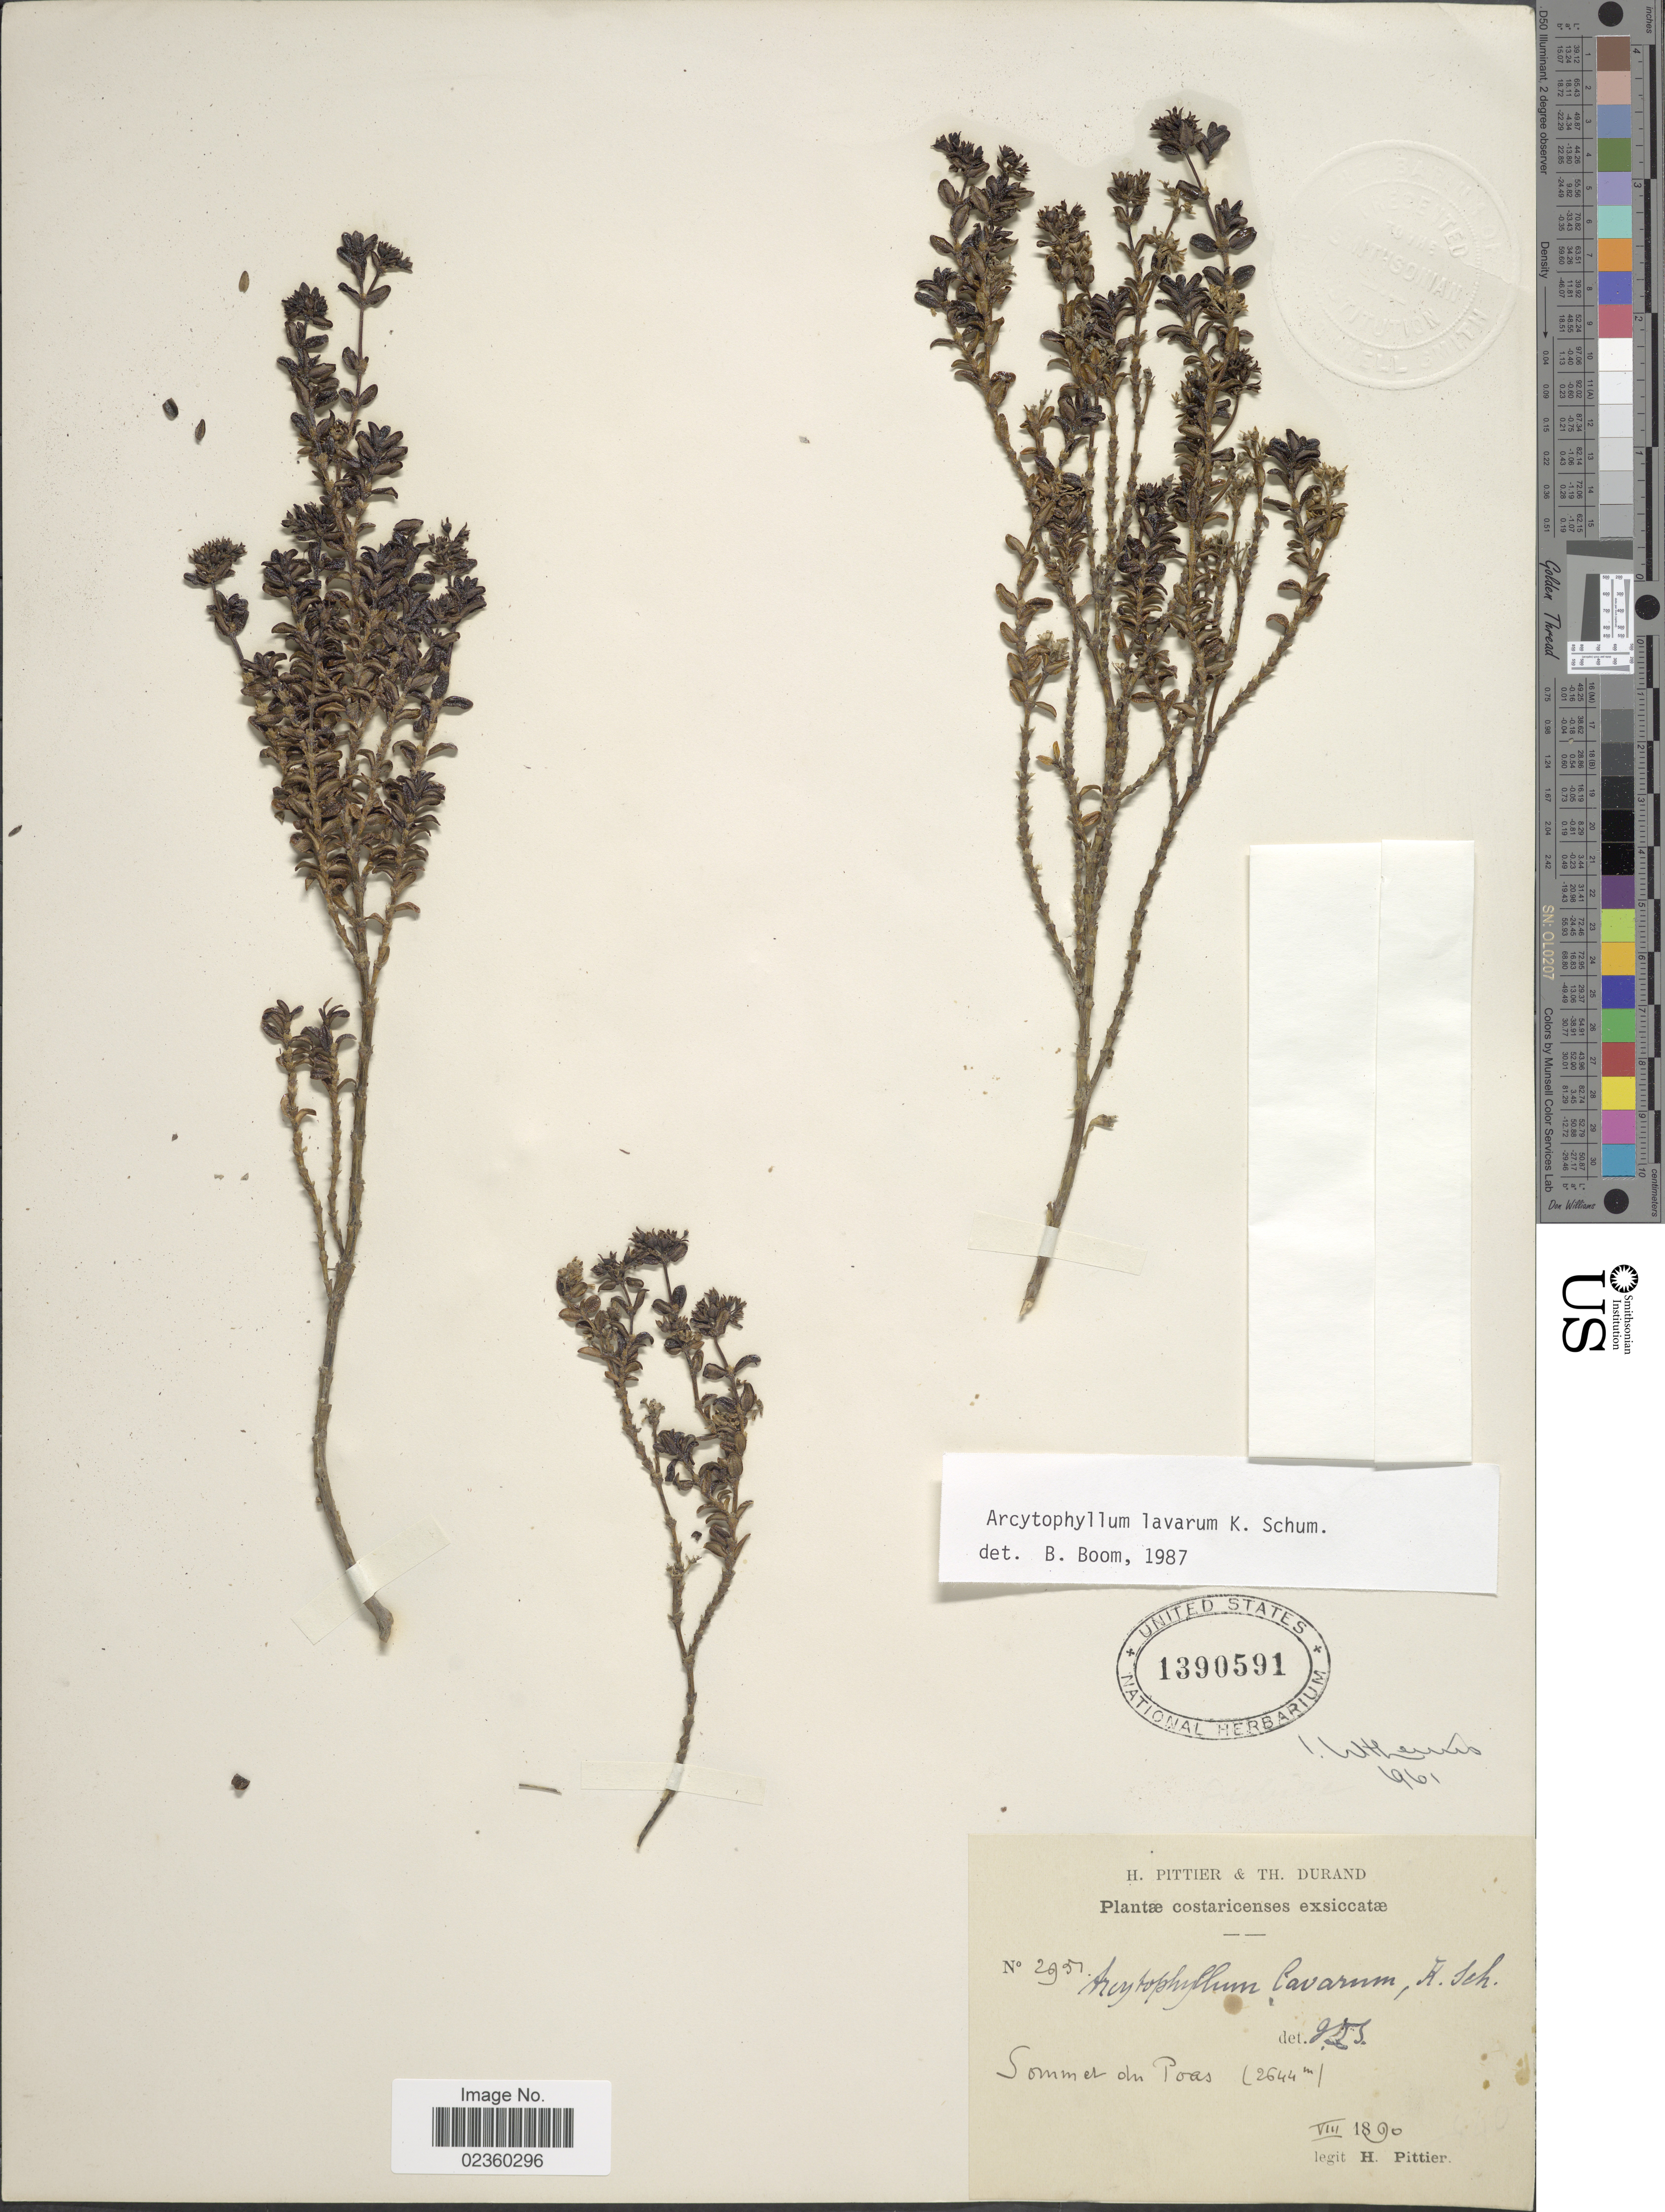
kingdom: Plantae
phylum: Tracheophyta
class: Magnoliopsida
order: Gentianales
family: Rubiaceae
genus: Arcytophyllum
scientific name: Arcytophyllum lavarum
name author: K. Schum. ex Standl.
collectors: H. F. Pittier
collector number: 2951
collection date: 1890-08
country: Costa Rica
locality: Sommet du Poas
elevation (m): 2644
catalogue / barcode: US 1390591